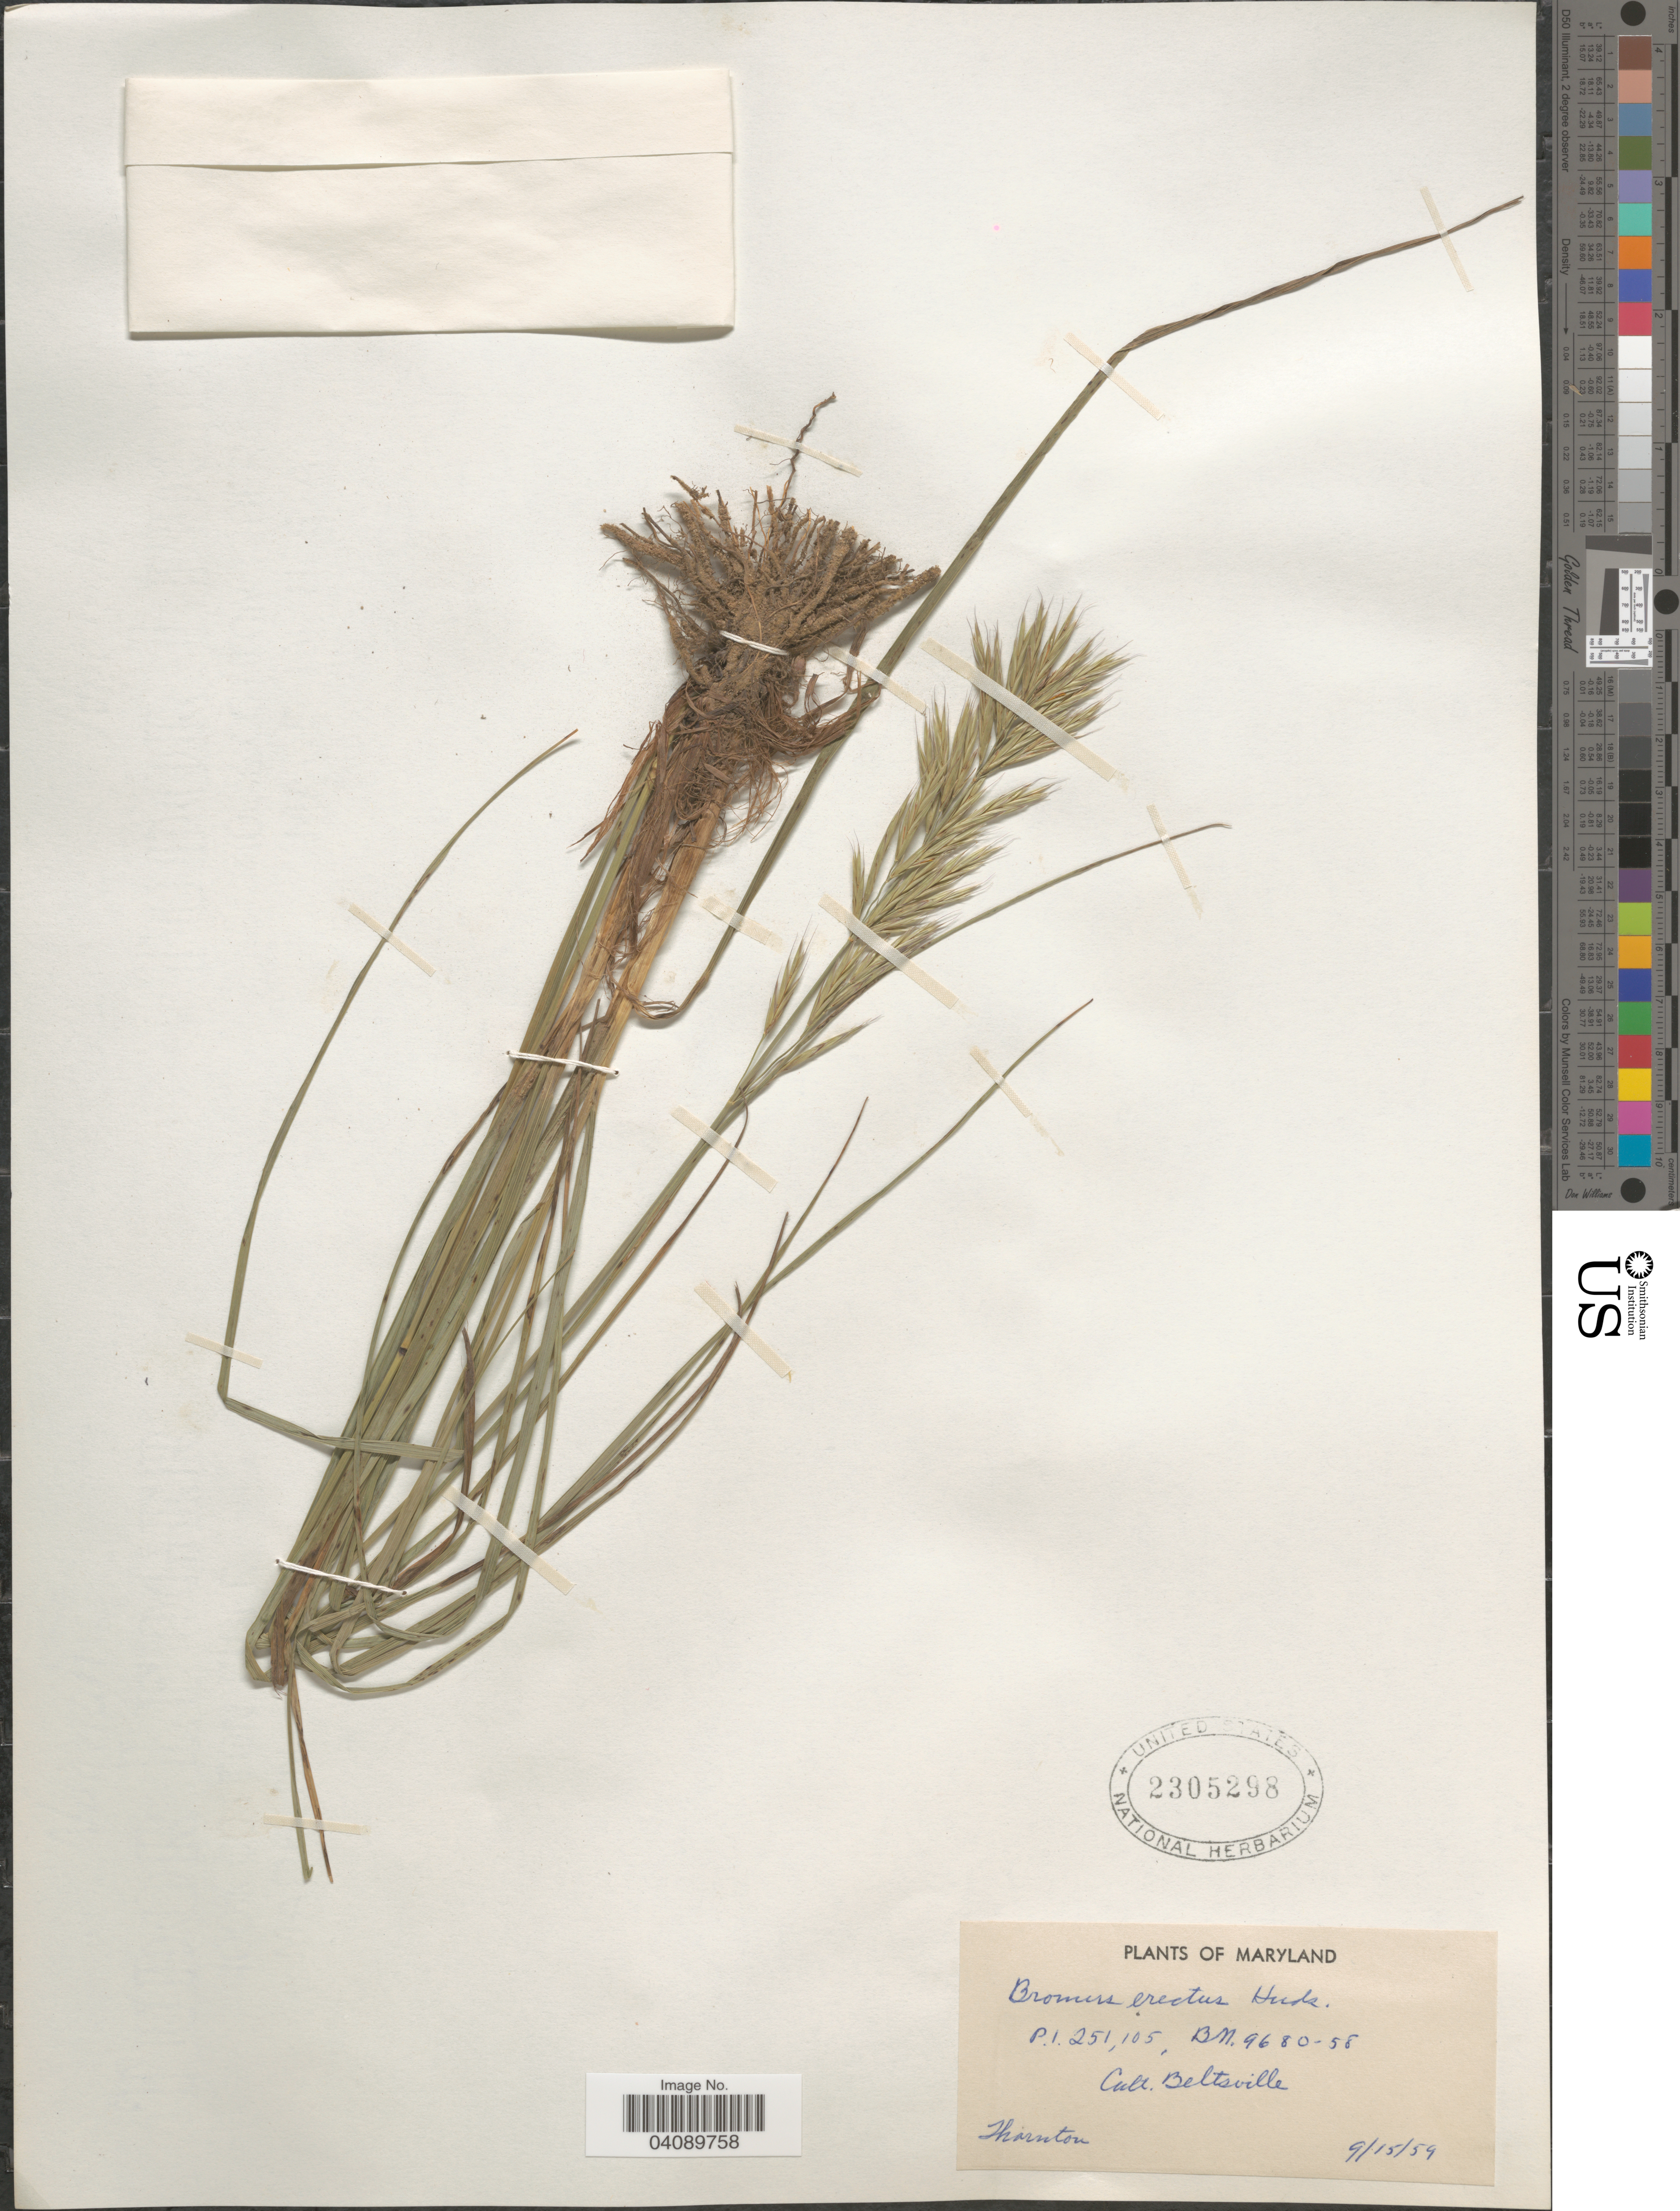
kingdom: Plantae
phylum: Tracheophyta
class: Liliopsida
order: Poales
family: Poaceae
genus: Bromus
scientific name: Bromus erectus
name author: Huds.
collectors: Thornton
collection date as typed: Transcribed d/m/y: 15/9/59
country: United States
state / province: Maryland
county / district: Prince George's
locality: Cult. Beltsville.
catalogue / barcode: US 2305298